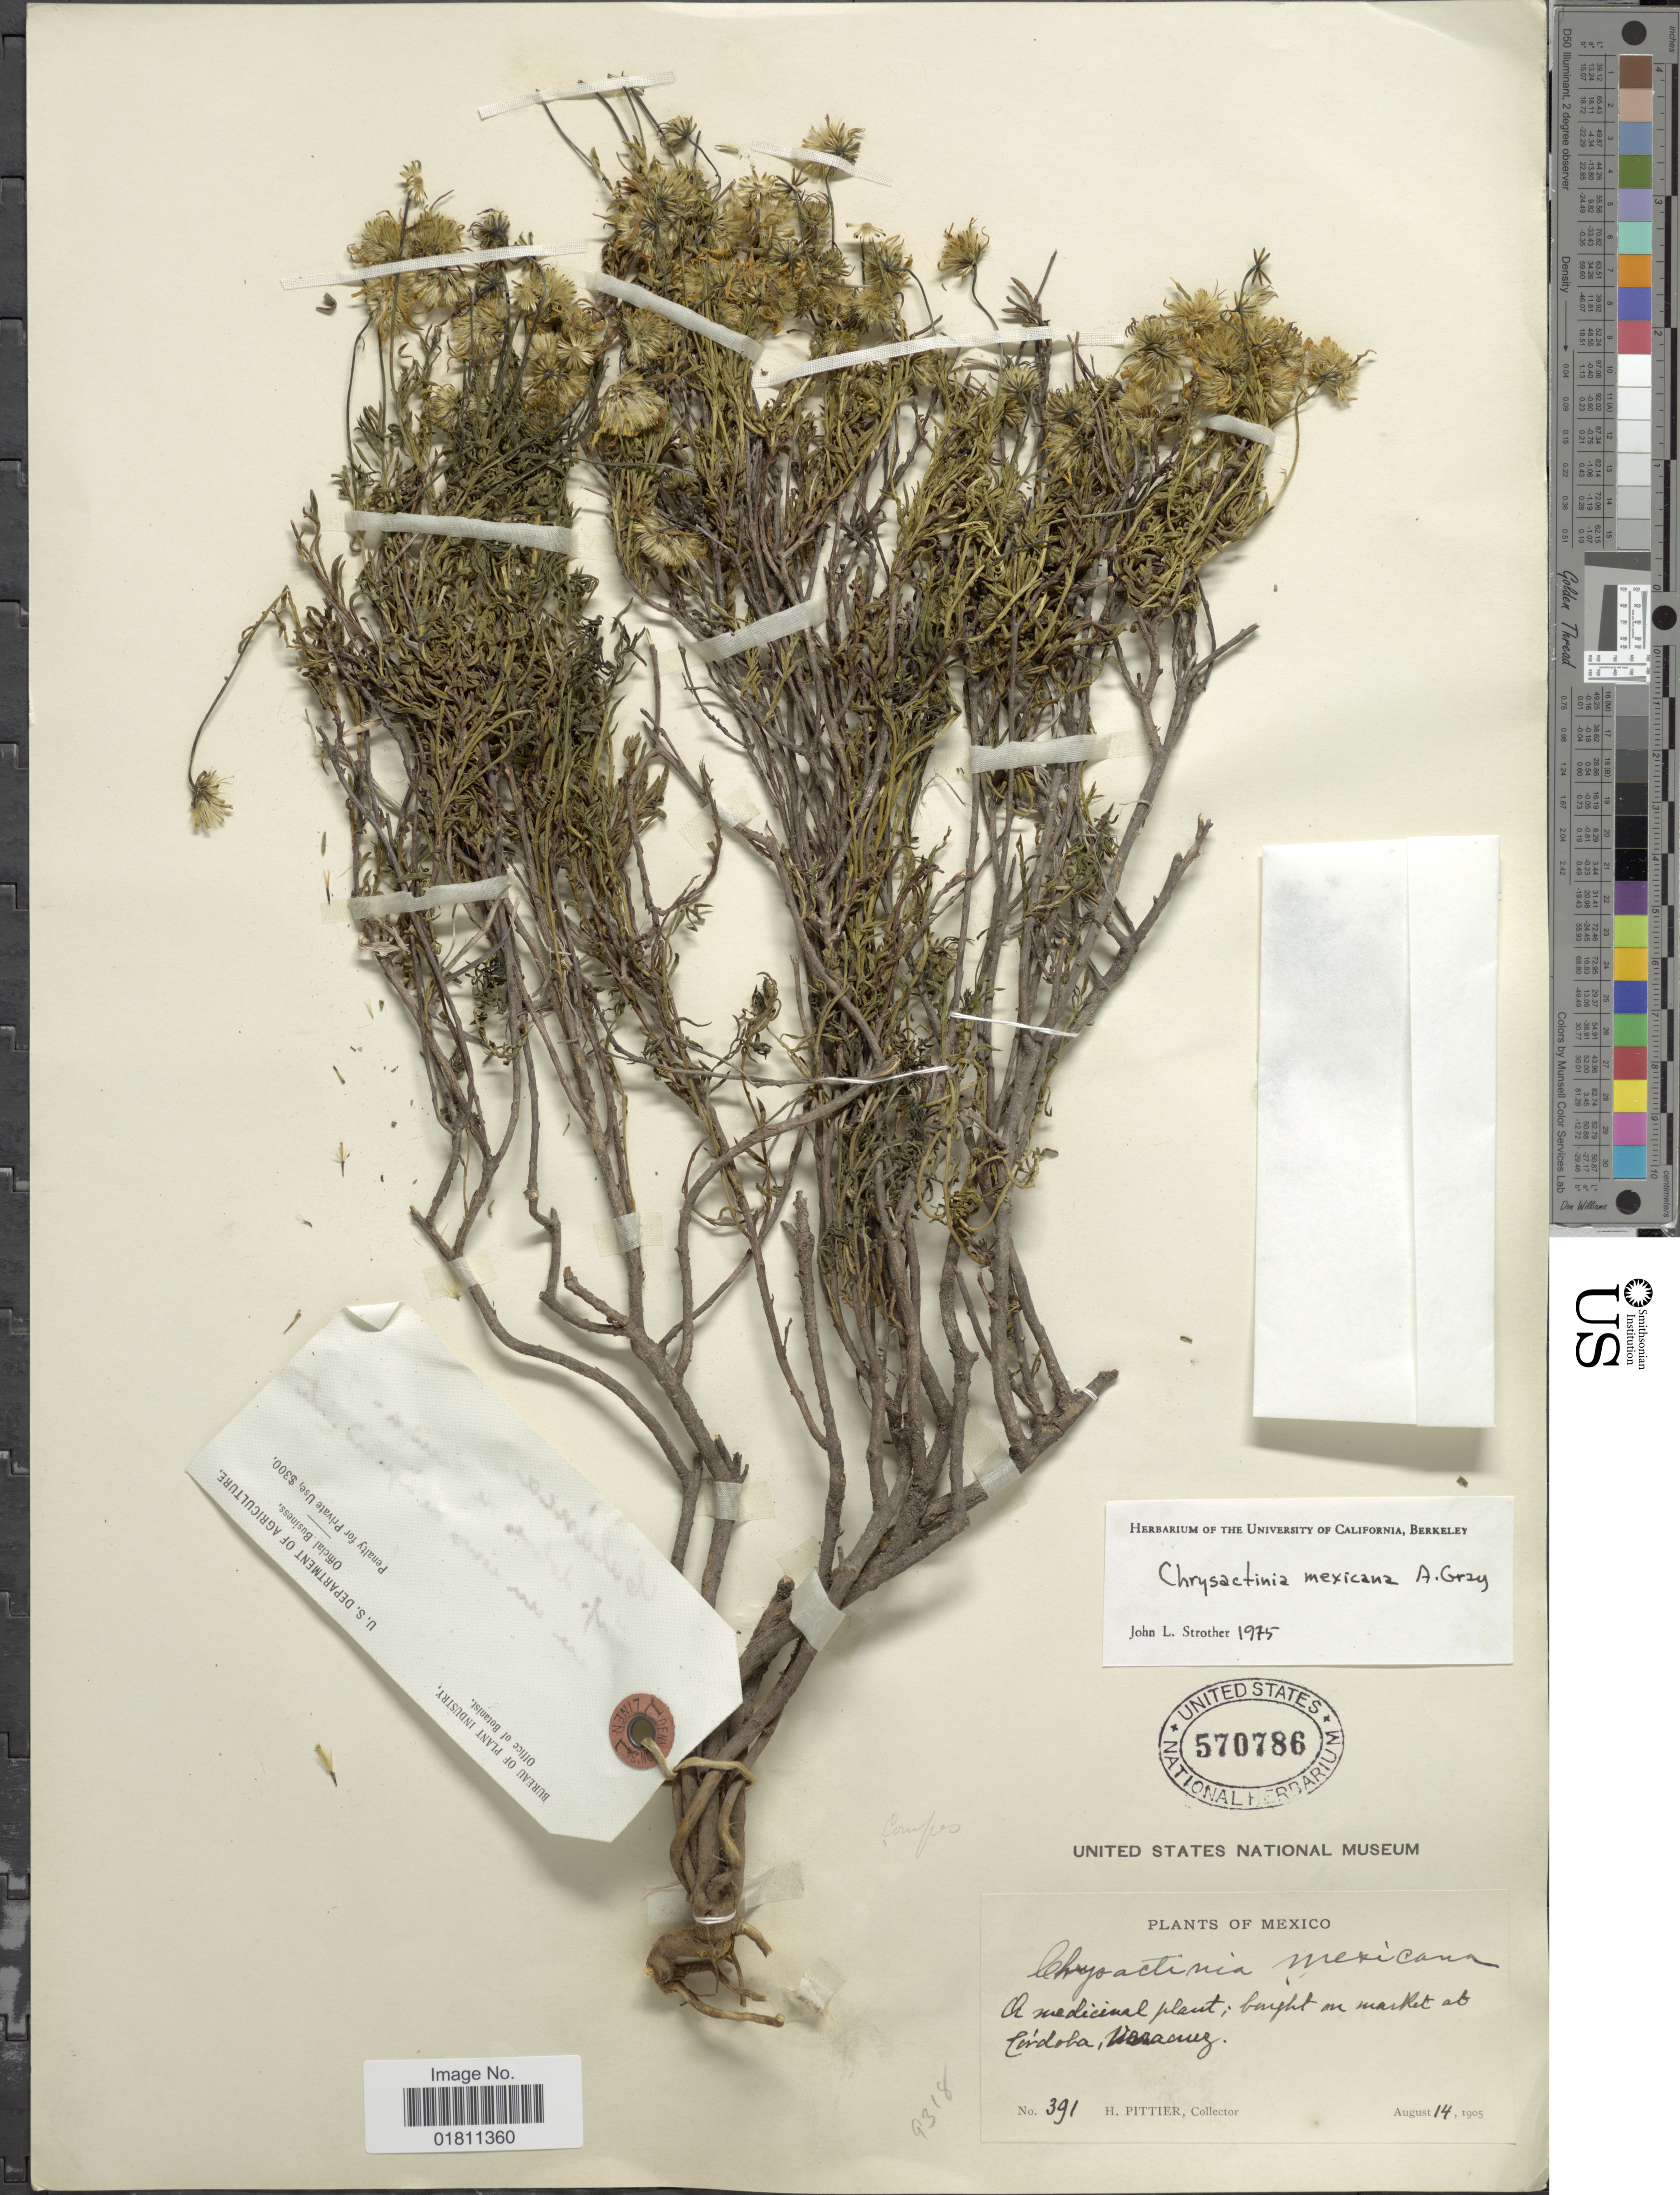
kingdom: Plantae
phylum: Tracheophyta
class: Magnoliopsida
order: Asterales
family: Asteraceae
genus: Chrysactinia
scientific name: Chrysactinia mexicana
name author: A. Gray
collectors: H. F. Pittier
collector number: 391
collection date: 1905-08-14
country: Mexico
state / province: Veracruz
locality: Benefit on market at Cordoba, Veracruz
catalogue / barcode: US 570786